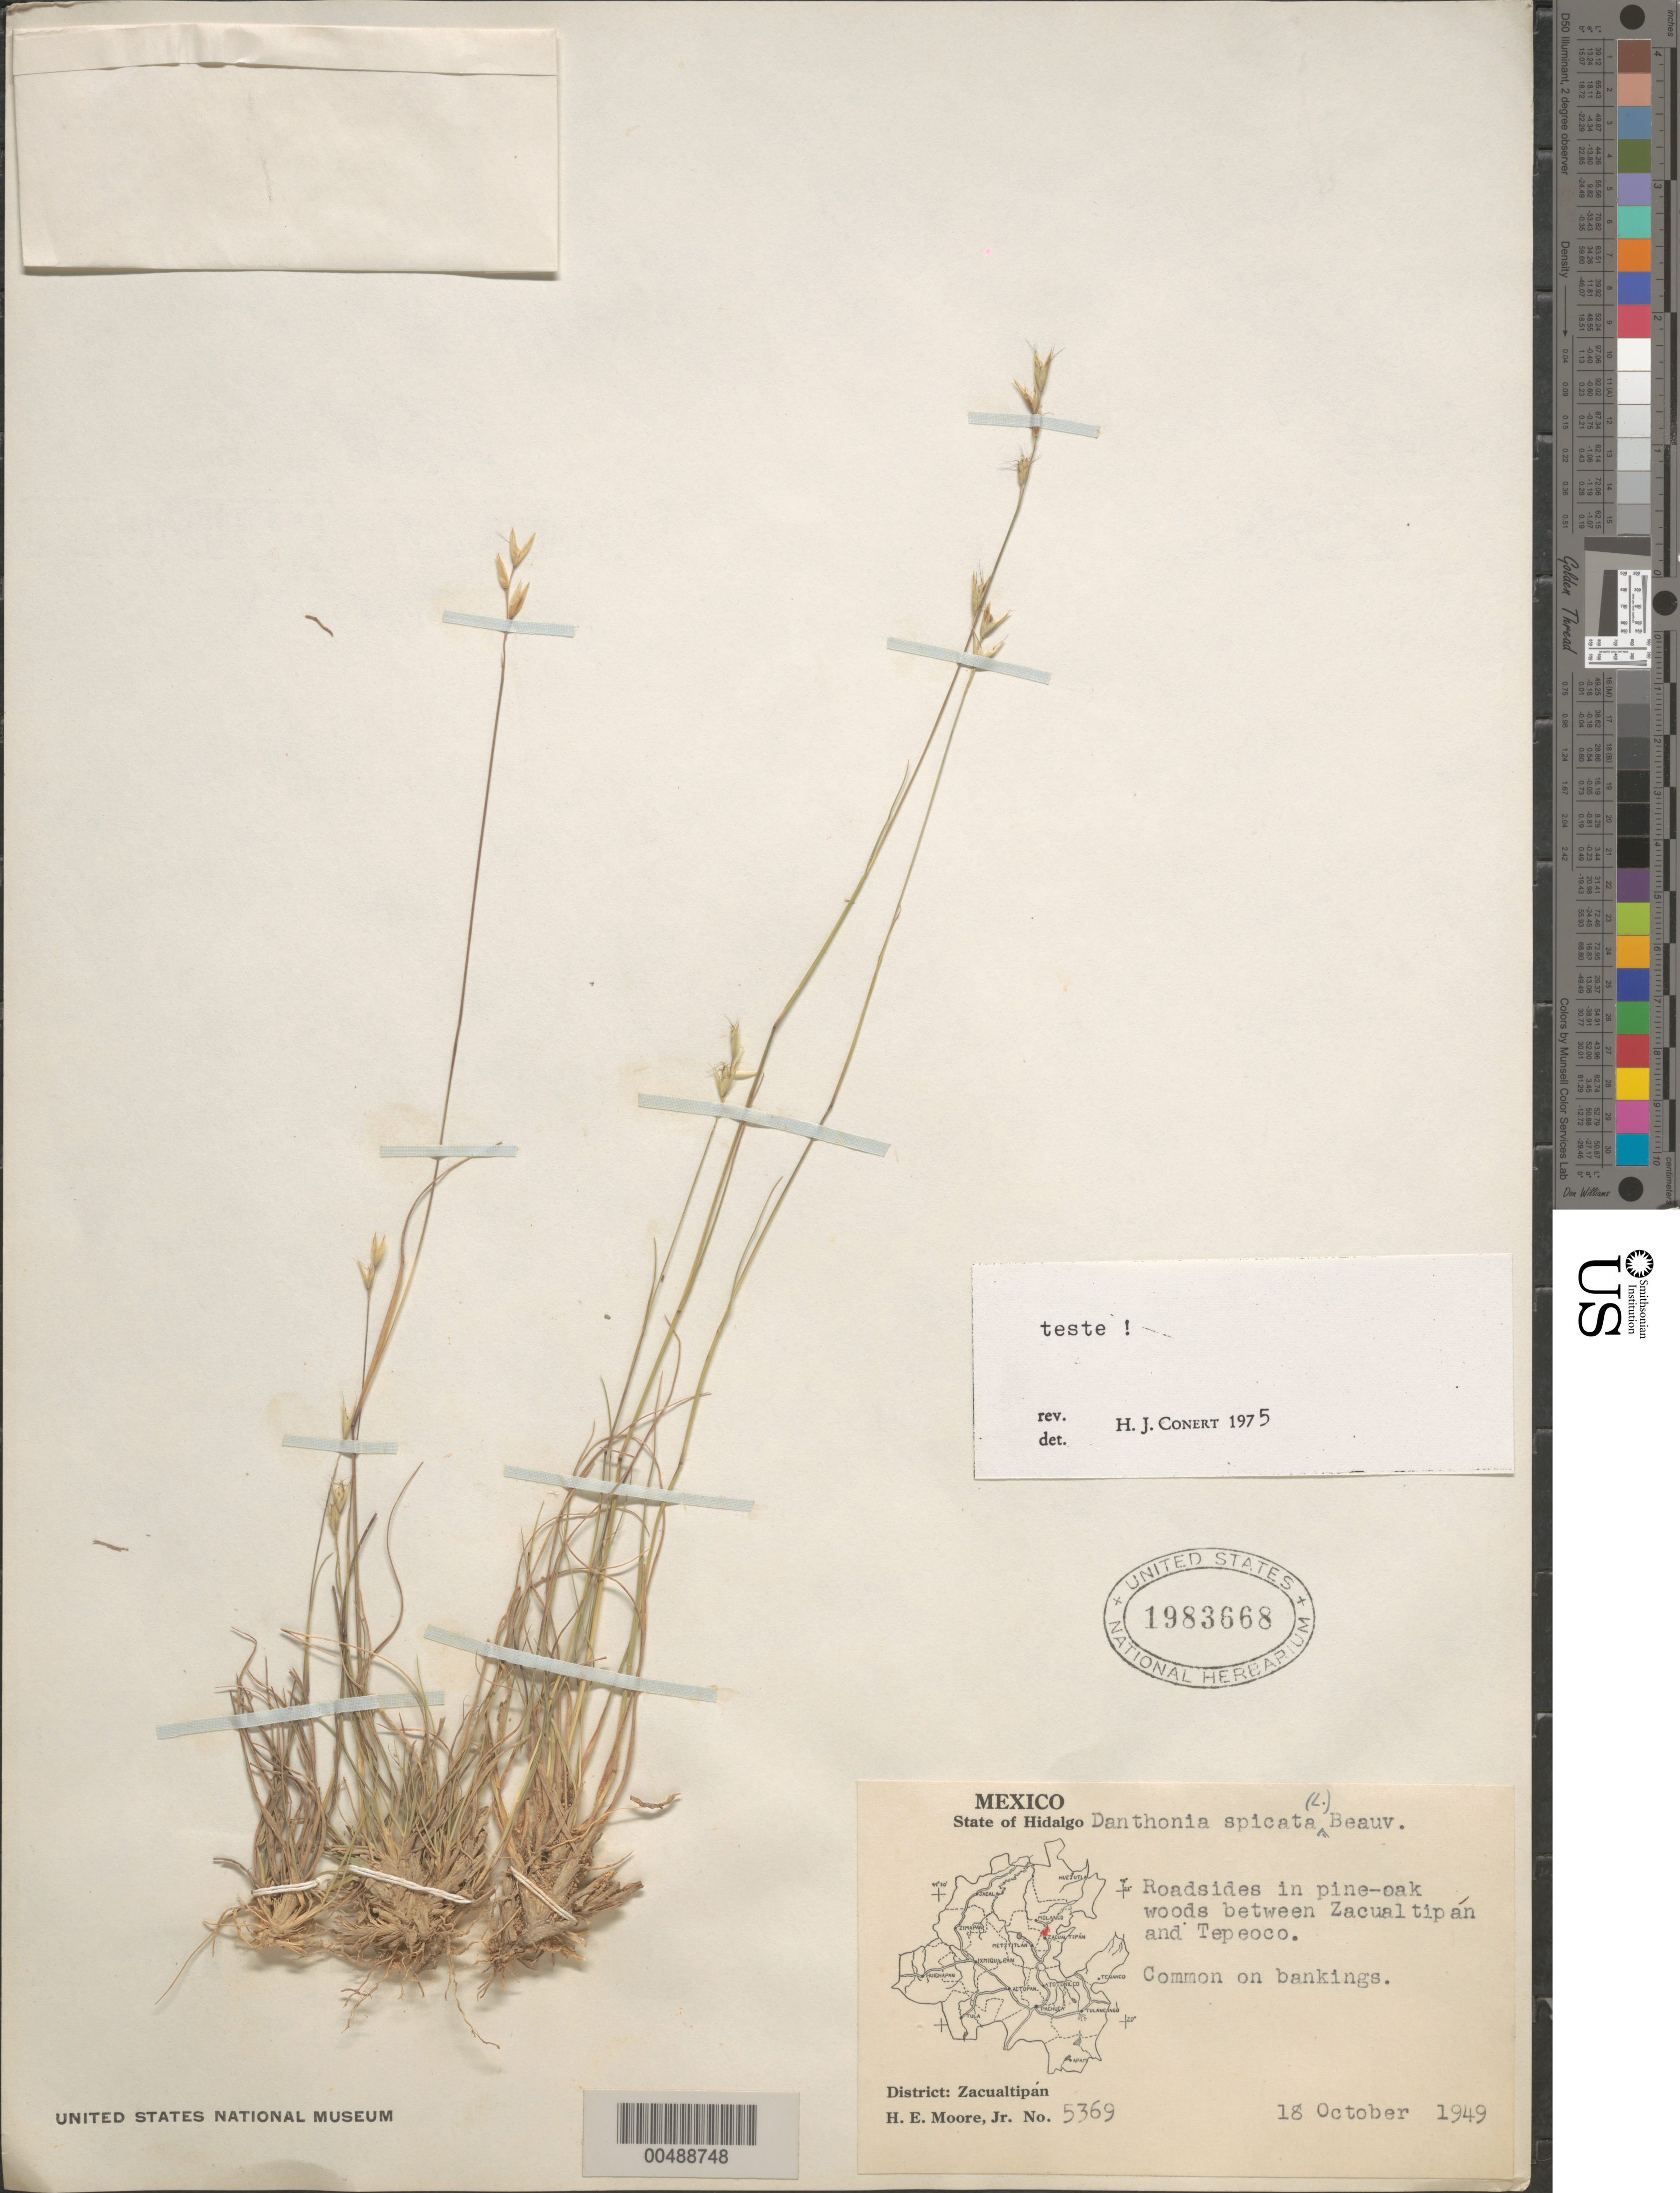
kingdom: Plantae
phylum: Tracheophyta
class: Liliopsida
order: Poales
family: Poaceae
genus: Danthonia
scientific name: Danthonia spicata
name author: (L.) P. Beauv. ex Roem. & Schult.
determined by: Concert, H. J.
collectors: H. E. Moore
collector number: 5369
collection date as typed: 18 Oct 1949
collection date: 1949-10-18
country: Mexico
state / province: Hidalgo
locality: Between Zacualtipán and Tepeoco, Zacualtipán Dist.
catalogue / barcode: US 1983668